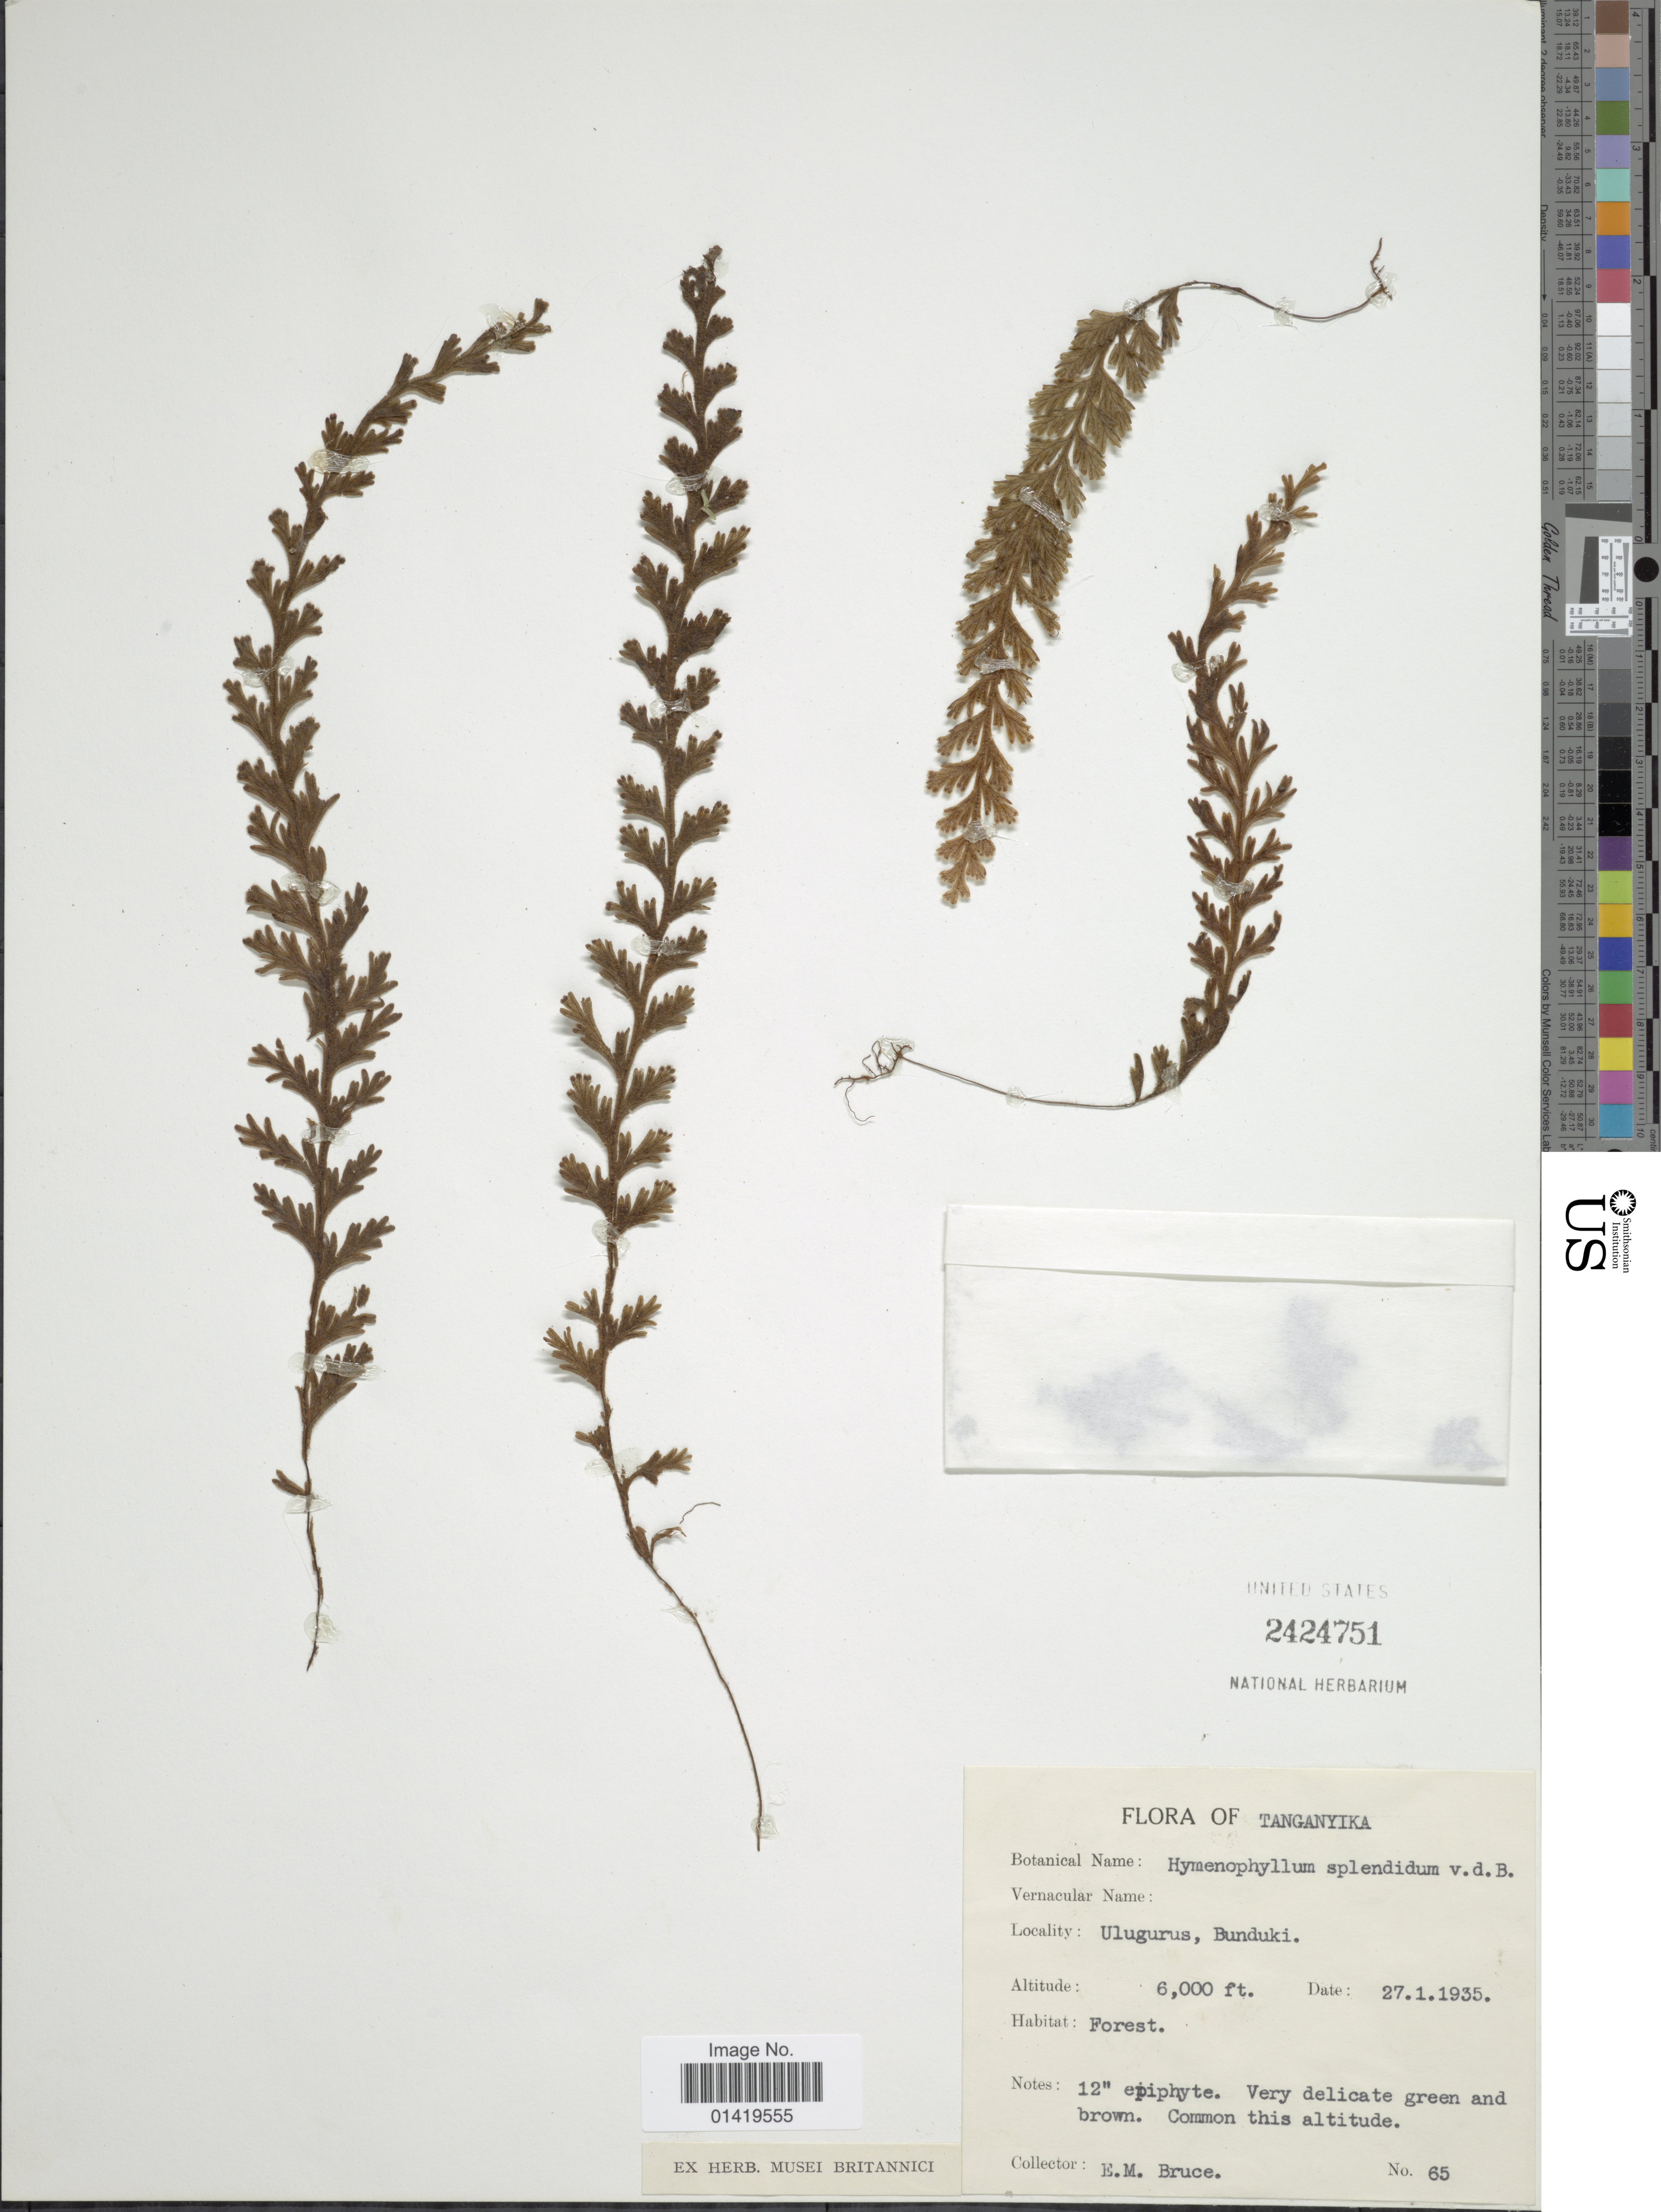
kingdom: Plantae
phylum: Tracheophyta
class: Polypodiopsida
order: Hymenophyllales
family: Hymenophyllaceae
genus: Hymenophyllum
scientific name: Hymenophyllum splendidum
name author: Bosch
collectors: E. Bruce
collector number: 65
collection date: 1935-01-27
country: Tanzania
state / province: Morogoro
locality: Tanganyika. Ulugurus, Bunduki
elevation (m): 1829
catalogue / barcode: US 2424751